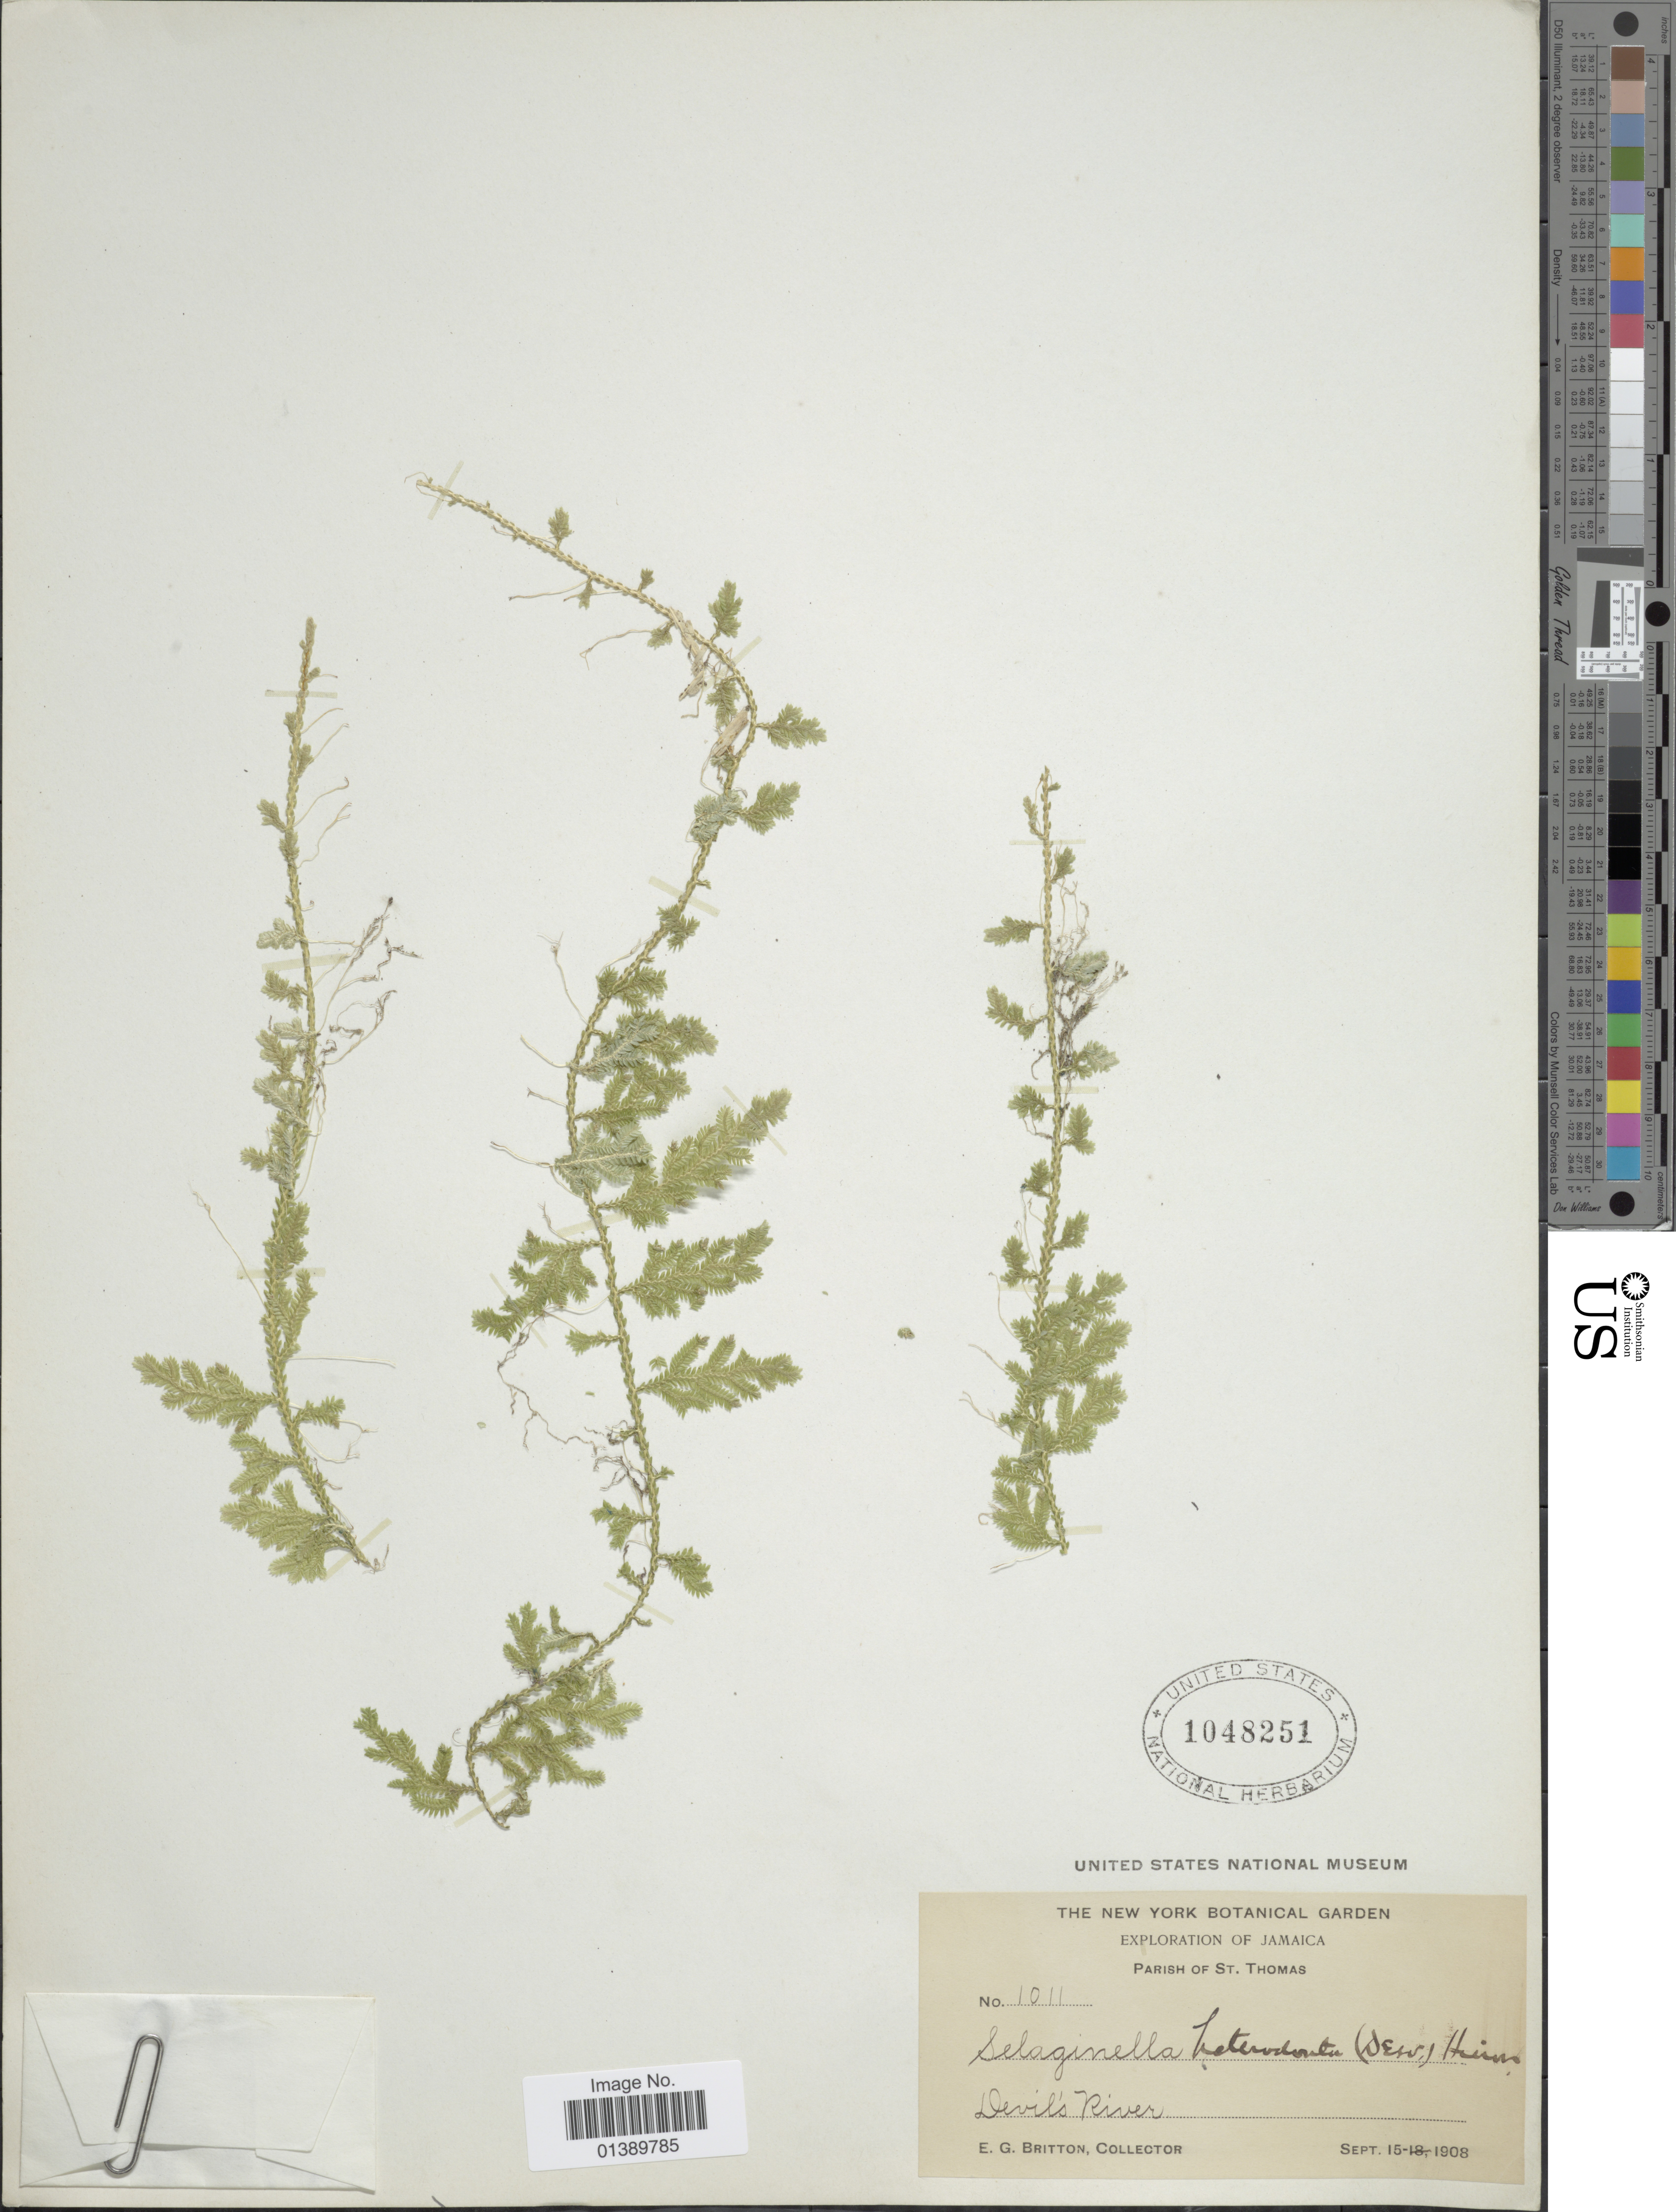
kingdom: Plantae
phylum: Tracheophyta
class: Lycopodiopsida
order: Selaginellales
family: Selaginellaceae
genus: Selaginella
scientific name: Selaginella heterodonta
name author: (Desv.) Hieron.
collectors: E. G. Britton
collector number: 1011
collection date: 1908-09-15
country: Jamaica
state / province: Saint Thomas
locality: Devil's River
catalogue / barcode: US 1048251